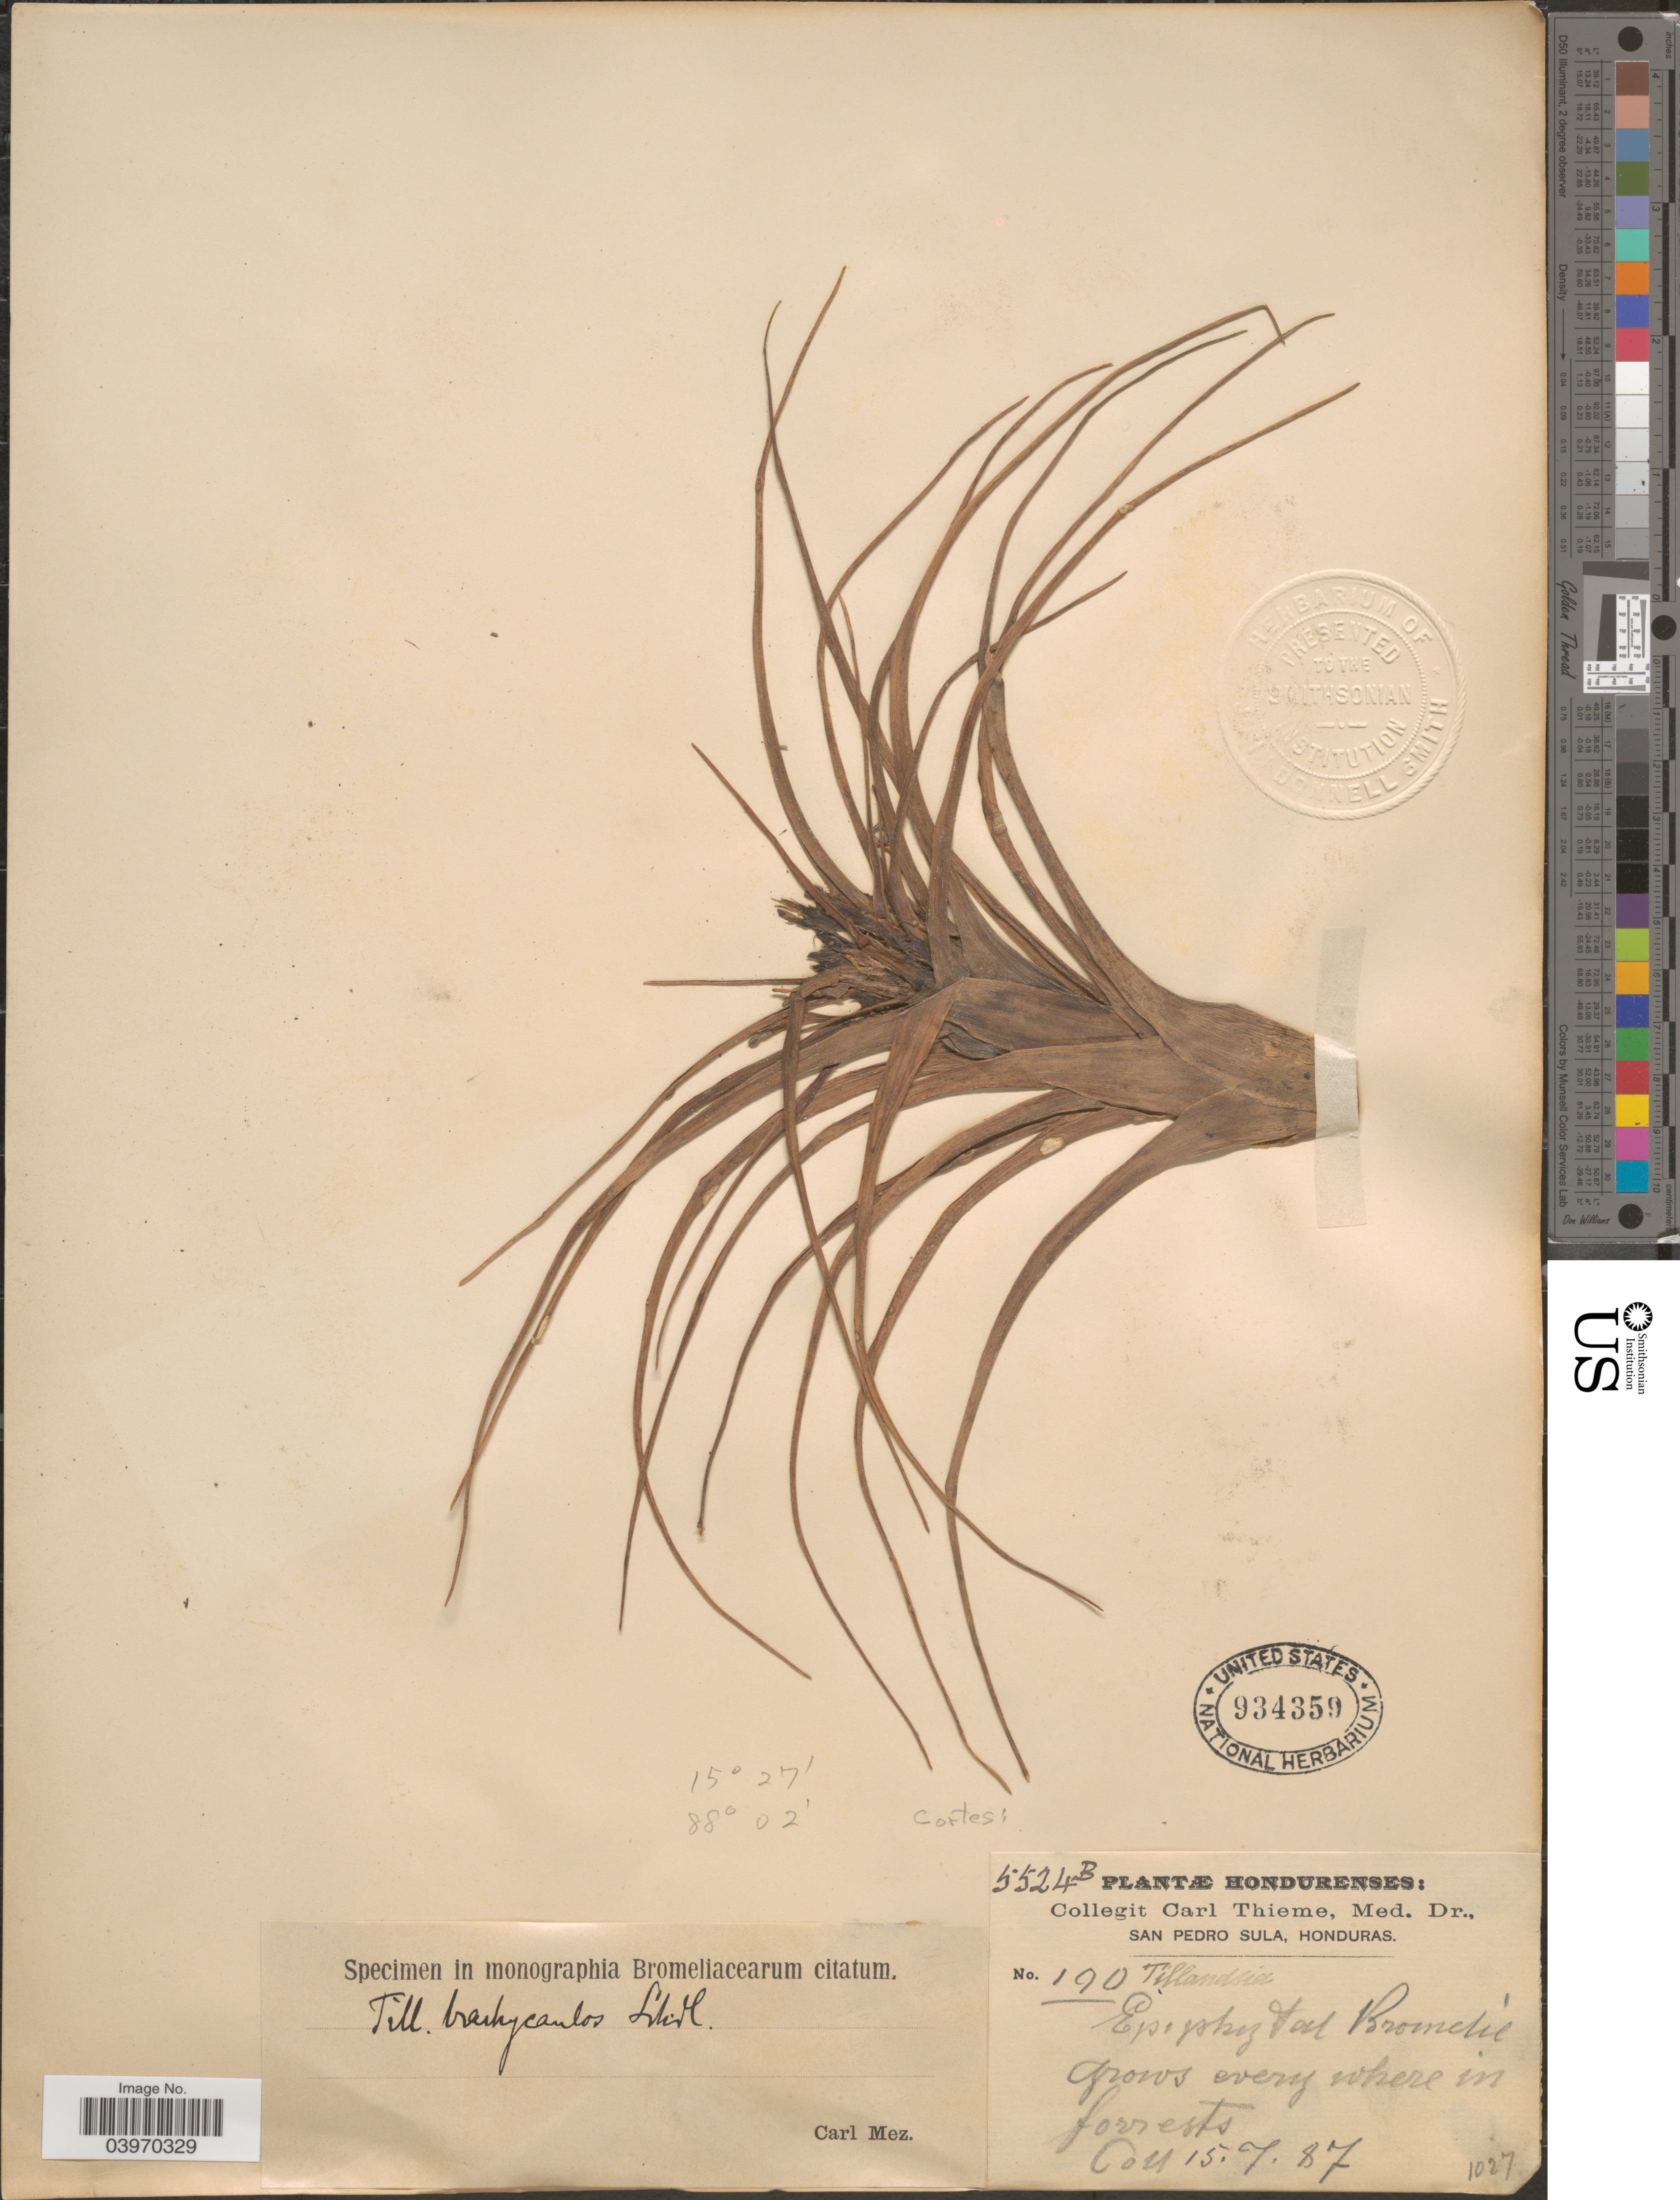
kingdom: Plantae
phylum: Tracheophyta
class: Liliopsida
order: Poales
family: Bromeliaceae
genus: Tillandsia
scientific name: Tillandsia brachycaulos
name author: Schltdl.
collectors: C. Thieme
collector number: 190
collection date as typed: Transcribed d/m/y: 15/7/87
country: Honduras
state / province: Cortes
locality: San Pedro Sula.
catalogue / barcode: US 934359